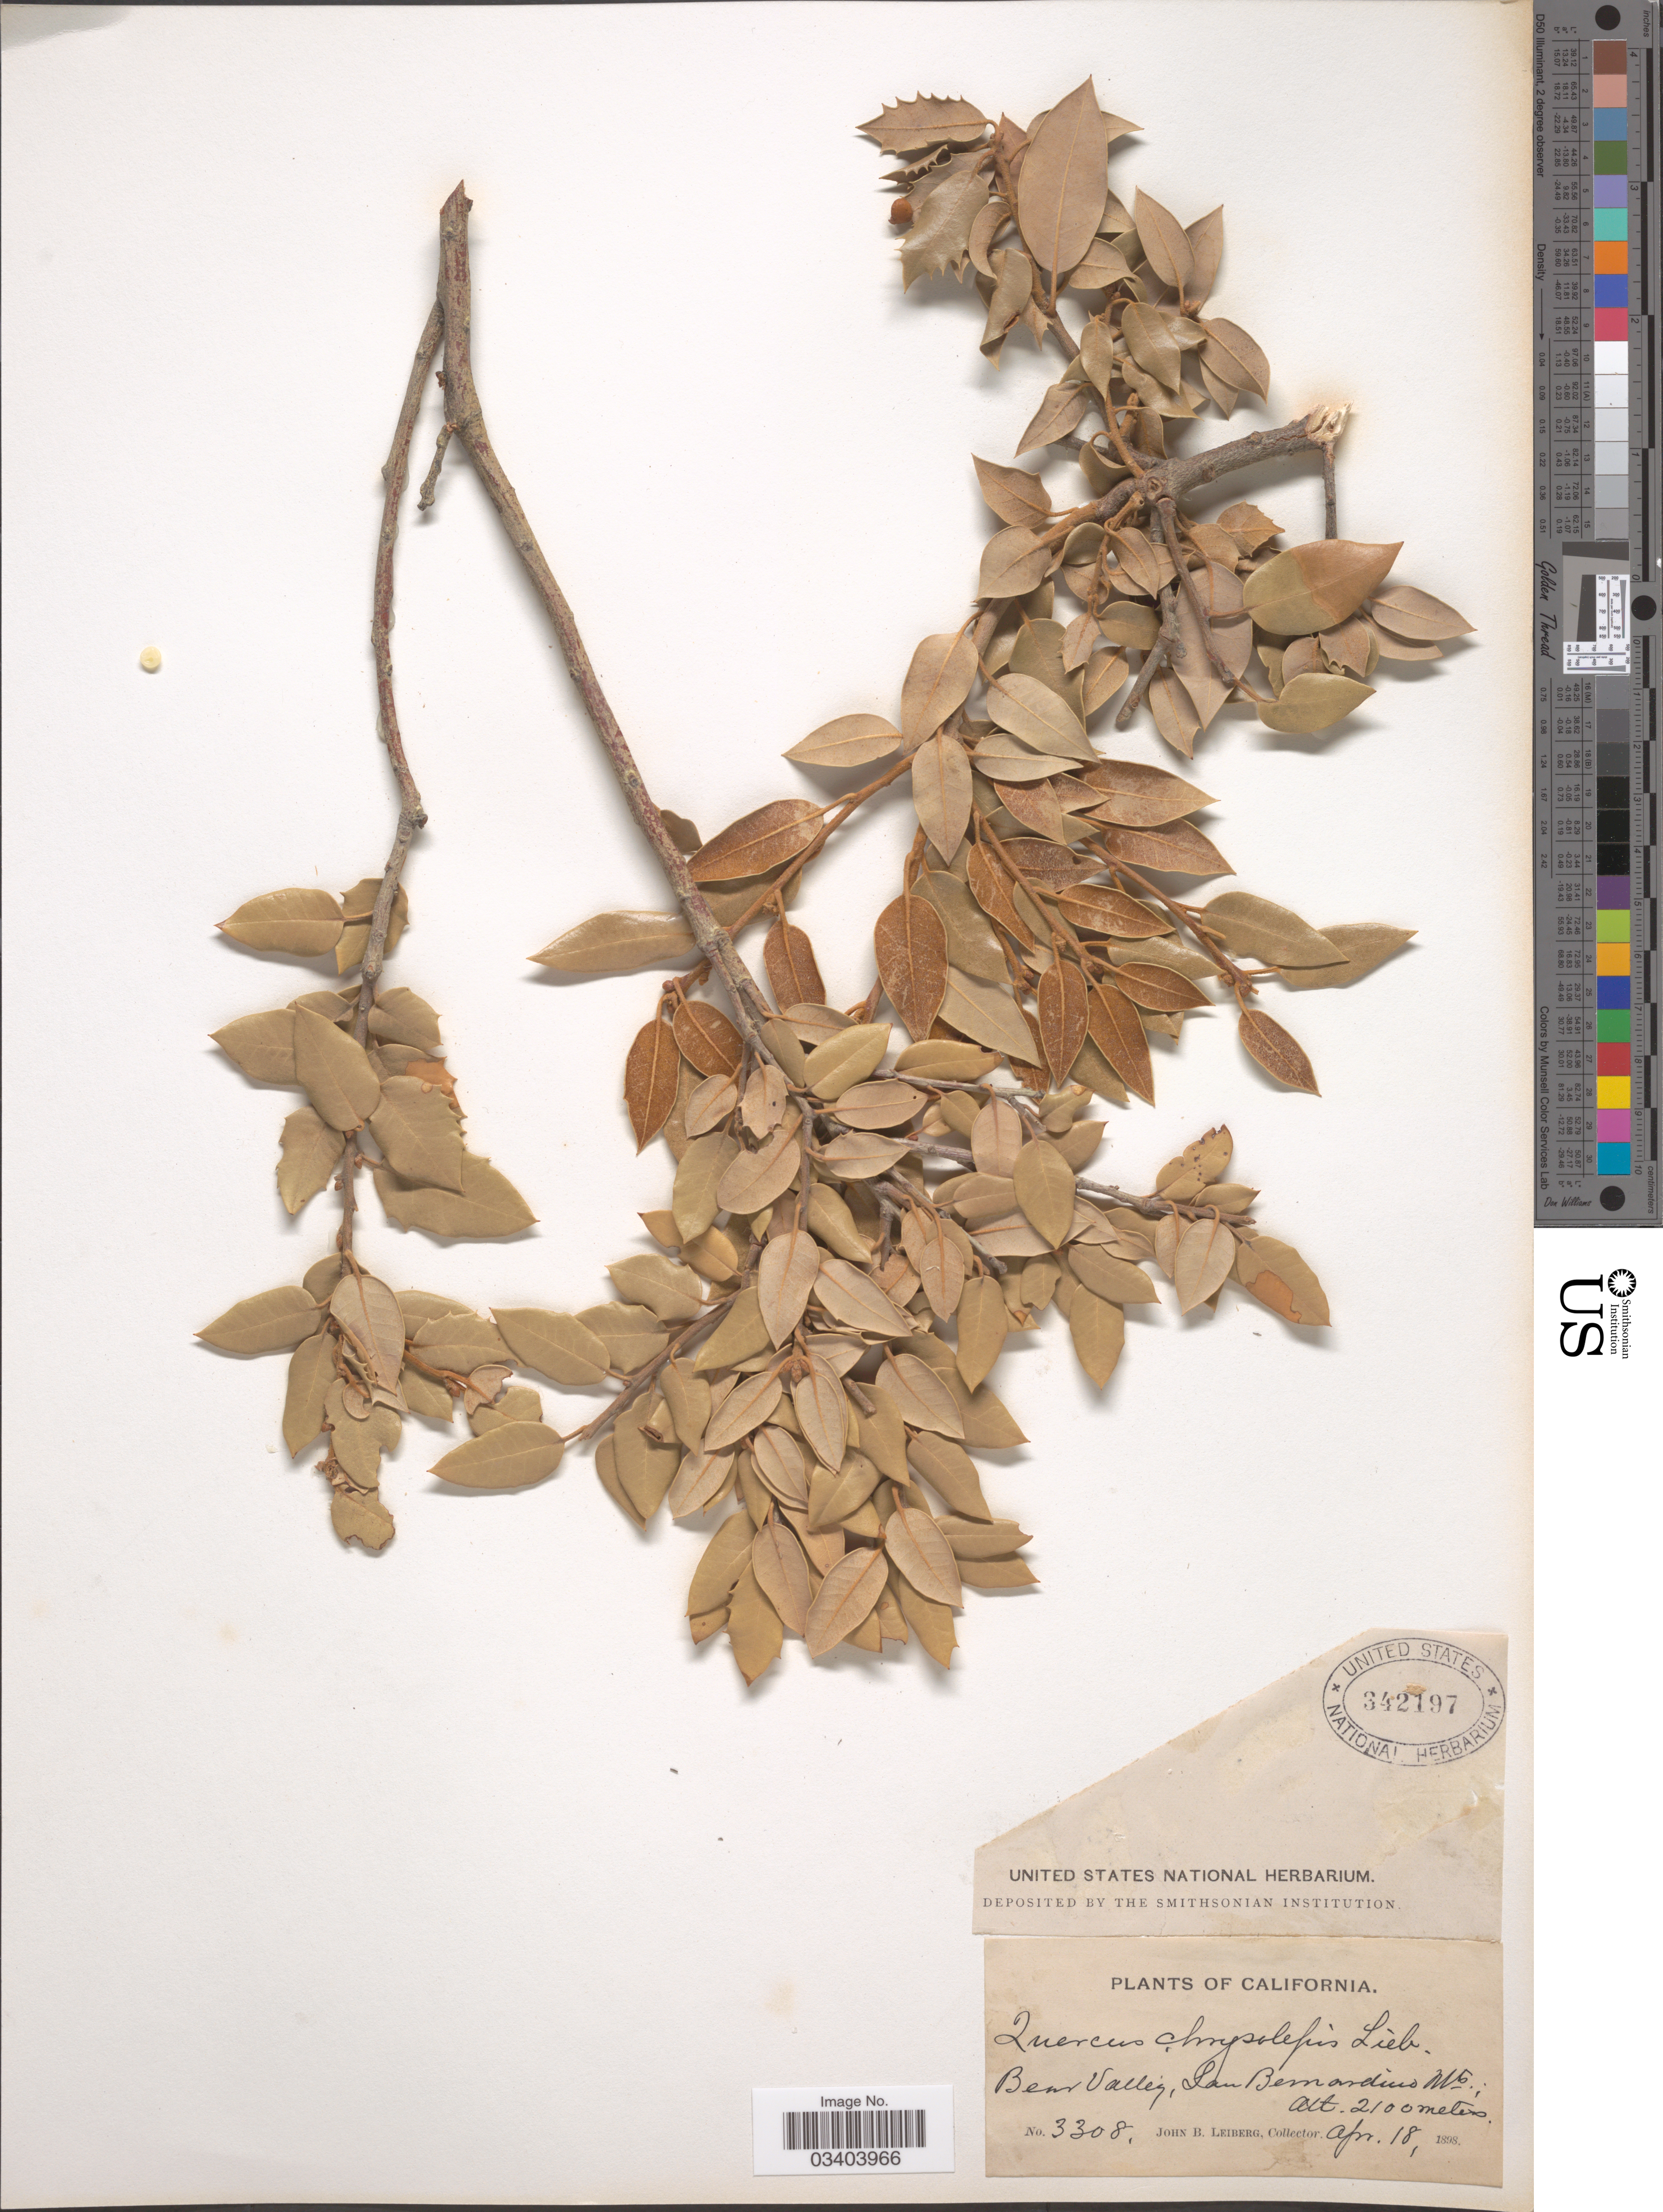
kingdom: Plantae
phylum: Tracheophyta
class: Magnoliopsida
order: Fagales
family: Fagaceae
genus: Quercus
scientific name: Quercus chrysolepis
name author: Liebm.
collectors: J. B. Leiberg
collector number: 3308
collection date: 1898-04-18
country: United States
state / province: California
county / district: San Bernardino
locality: Bear Valley, San Bernardino Mts.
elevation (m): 2100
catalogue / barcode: US 342197